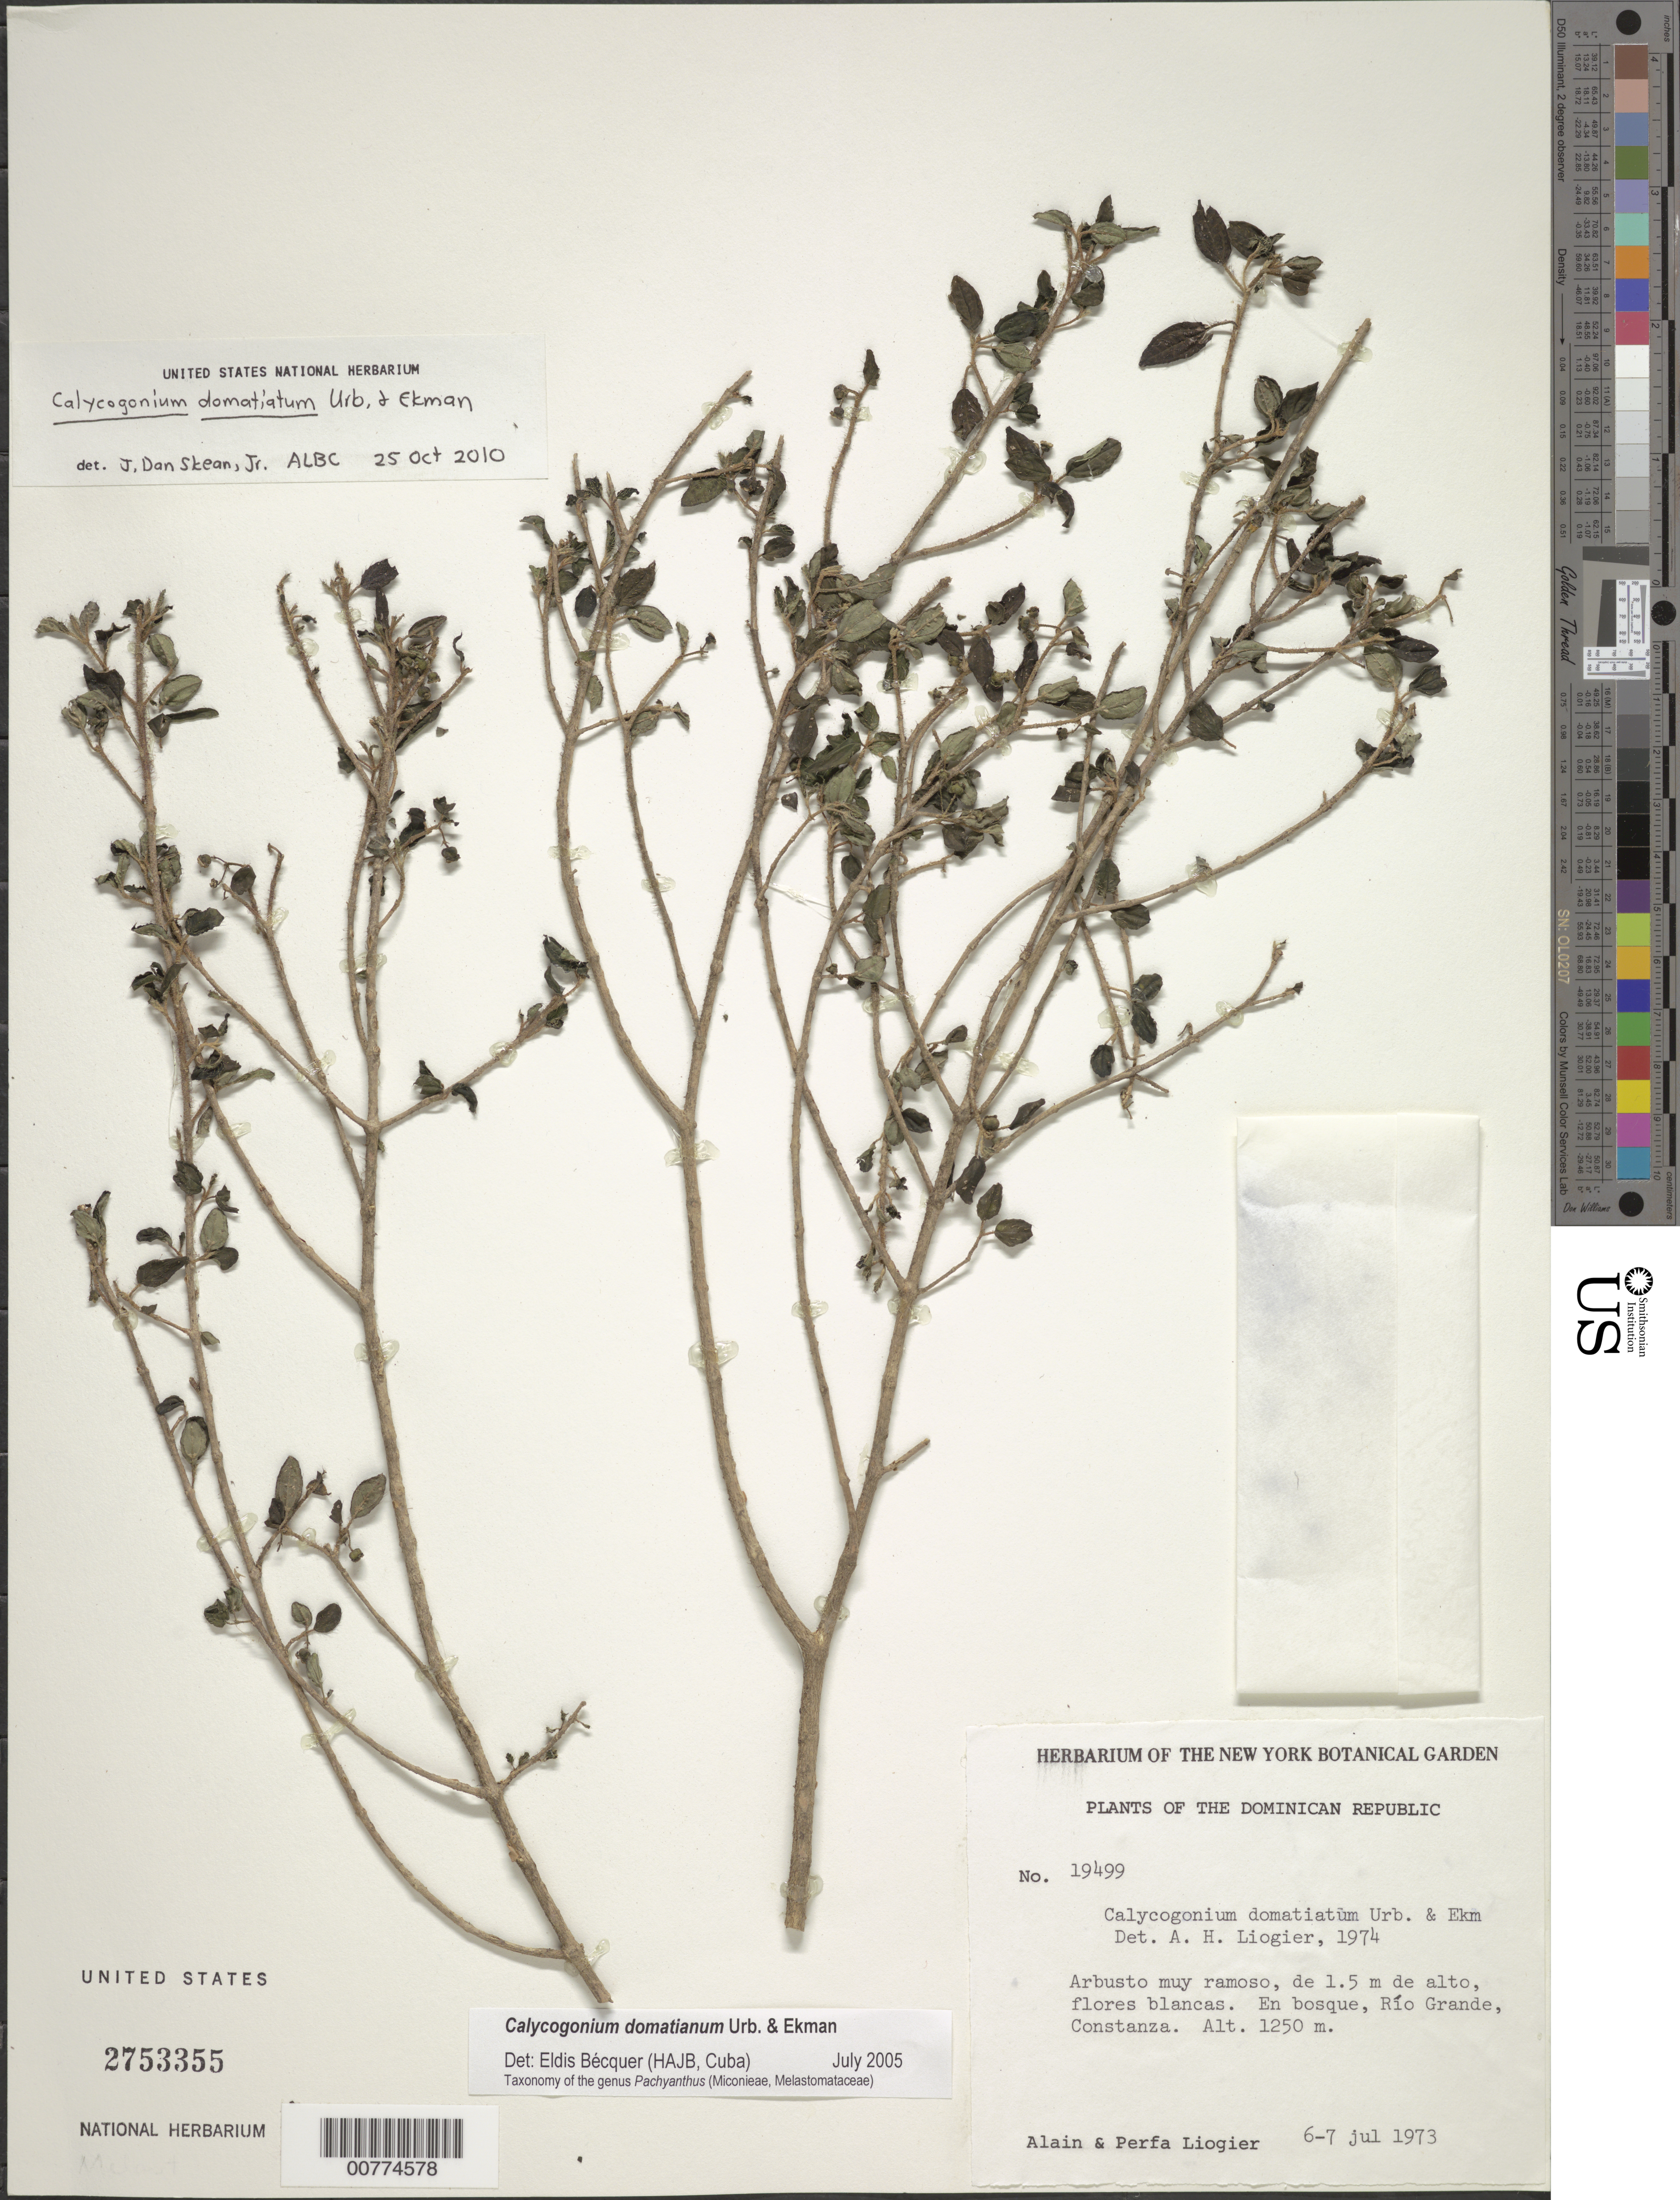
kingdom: Plantae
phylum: Tracheophyta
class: Magnoliopsida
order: Myrtales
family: Melastomataceae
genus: Calycogonium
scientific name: Calycogonium domatiatum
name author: Urb. & Ekman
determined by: Liogier, Alain H.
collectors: A. H. Liogier & M. P. Liogier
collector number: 19499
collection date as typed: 06 Jul 1973 to 07 Jul 1973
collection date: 1973-07-06/1973-07-07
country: Dominican Republic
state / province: La Vega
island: Hispaniola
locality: Constanza, Rio Grande.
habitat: In forest.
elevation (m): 1250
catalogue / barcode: US 2753355